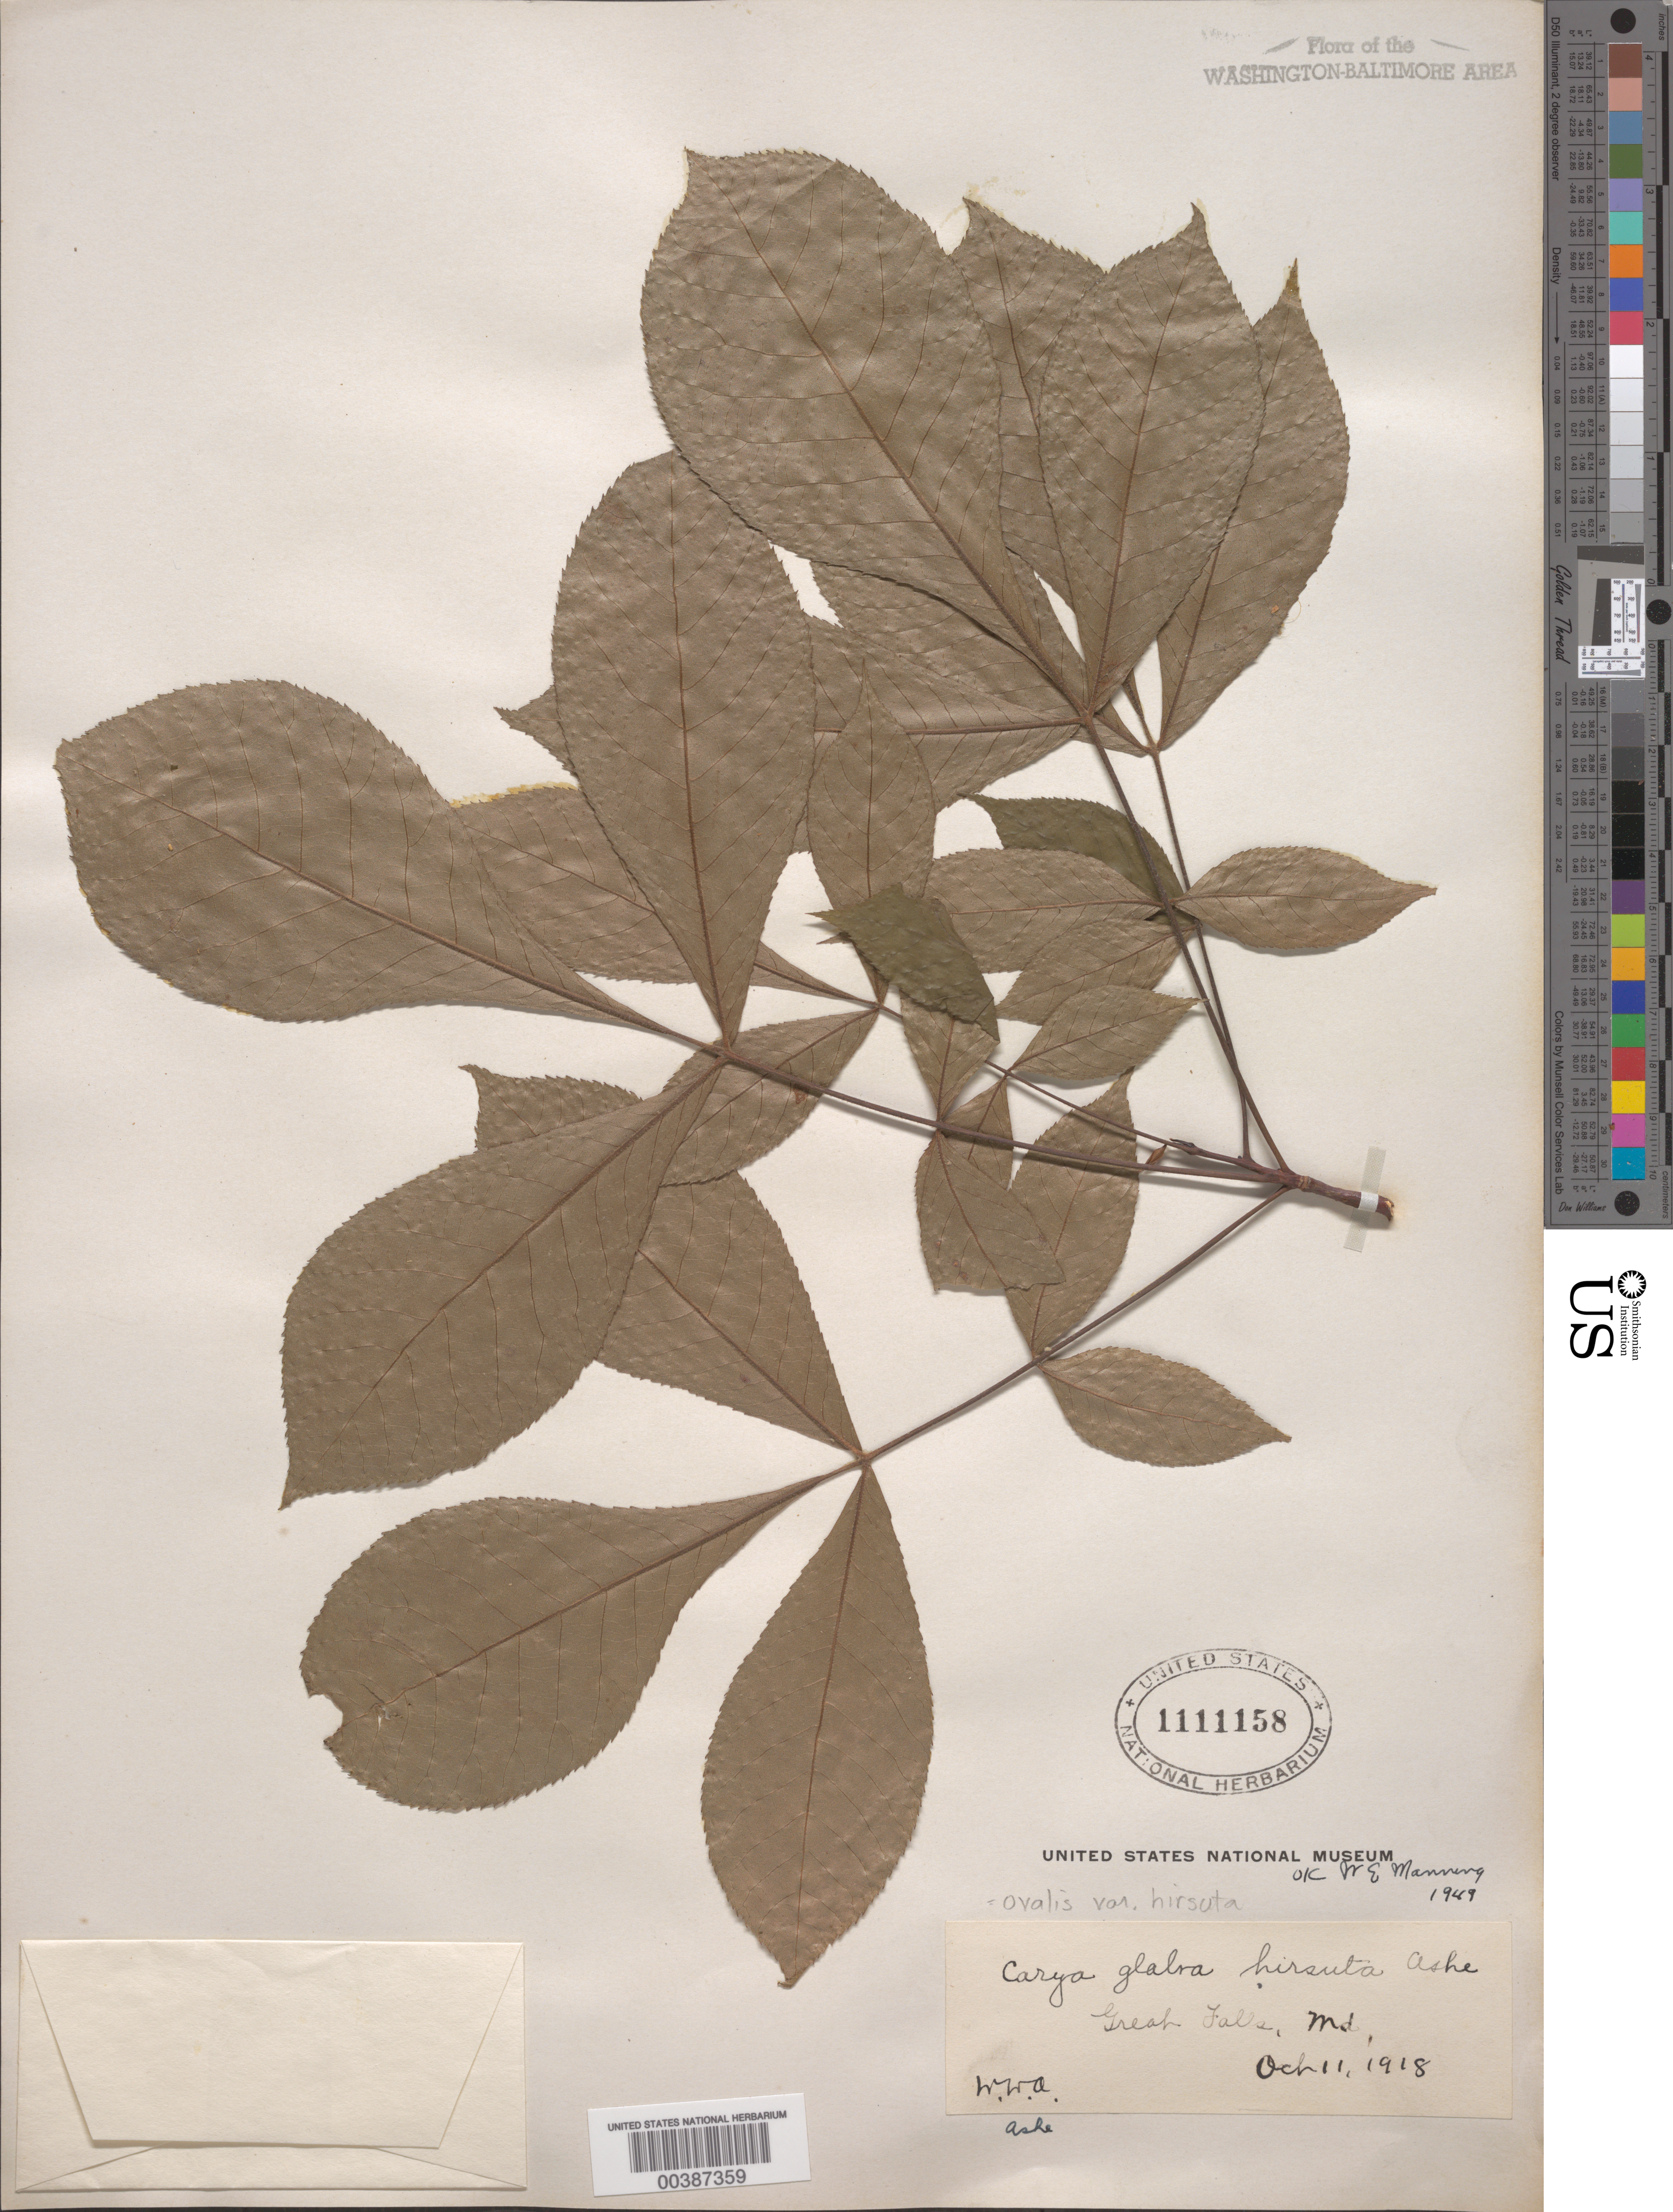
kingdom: Plantae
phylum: Tracheophyta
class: Magnoliopsida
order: Fagales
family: Juglandaceae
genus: Carya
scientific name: Carya glabra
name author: (Mill.) Sweet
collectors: W. W. Ashe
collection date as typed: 11 Oct 1918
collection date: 1918-10-11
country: United States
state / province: Maryland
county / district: Montgomery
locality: Great Falls C. & O. Canal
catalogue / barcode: US 1111158